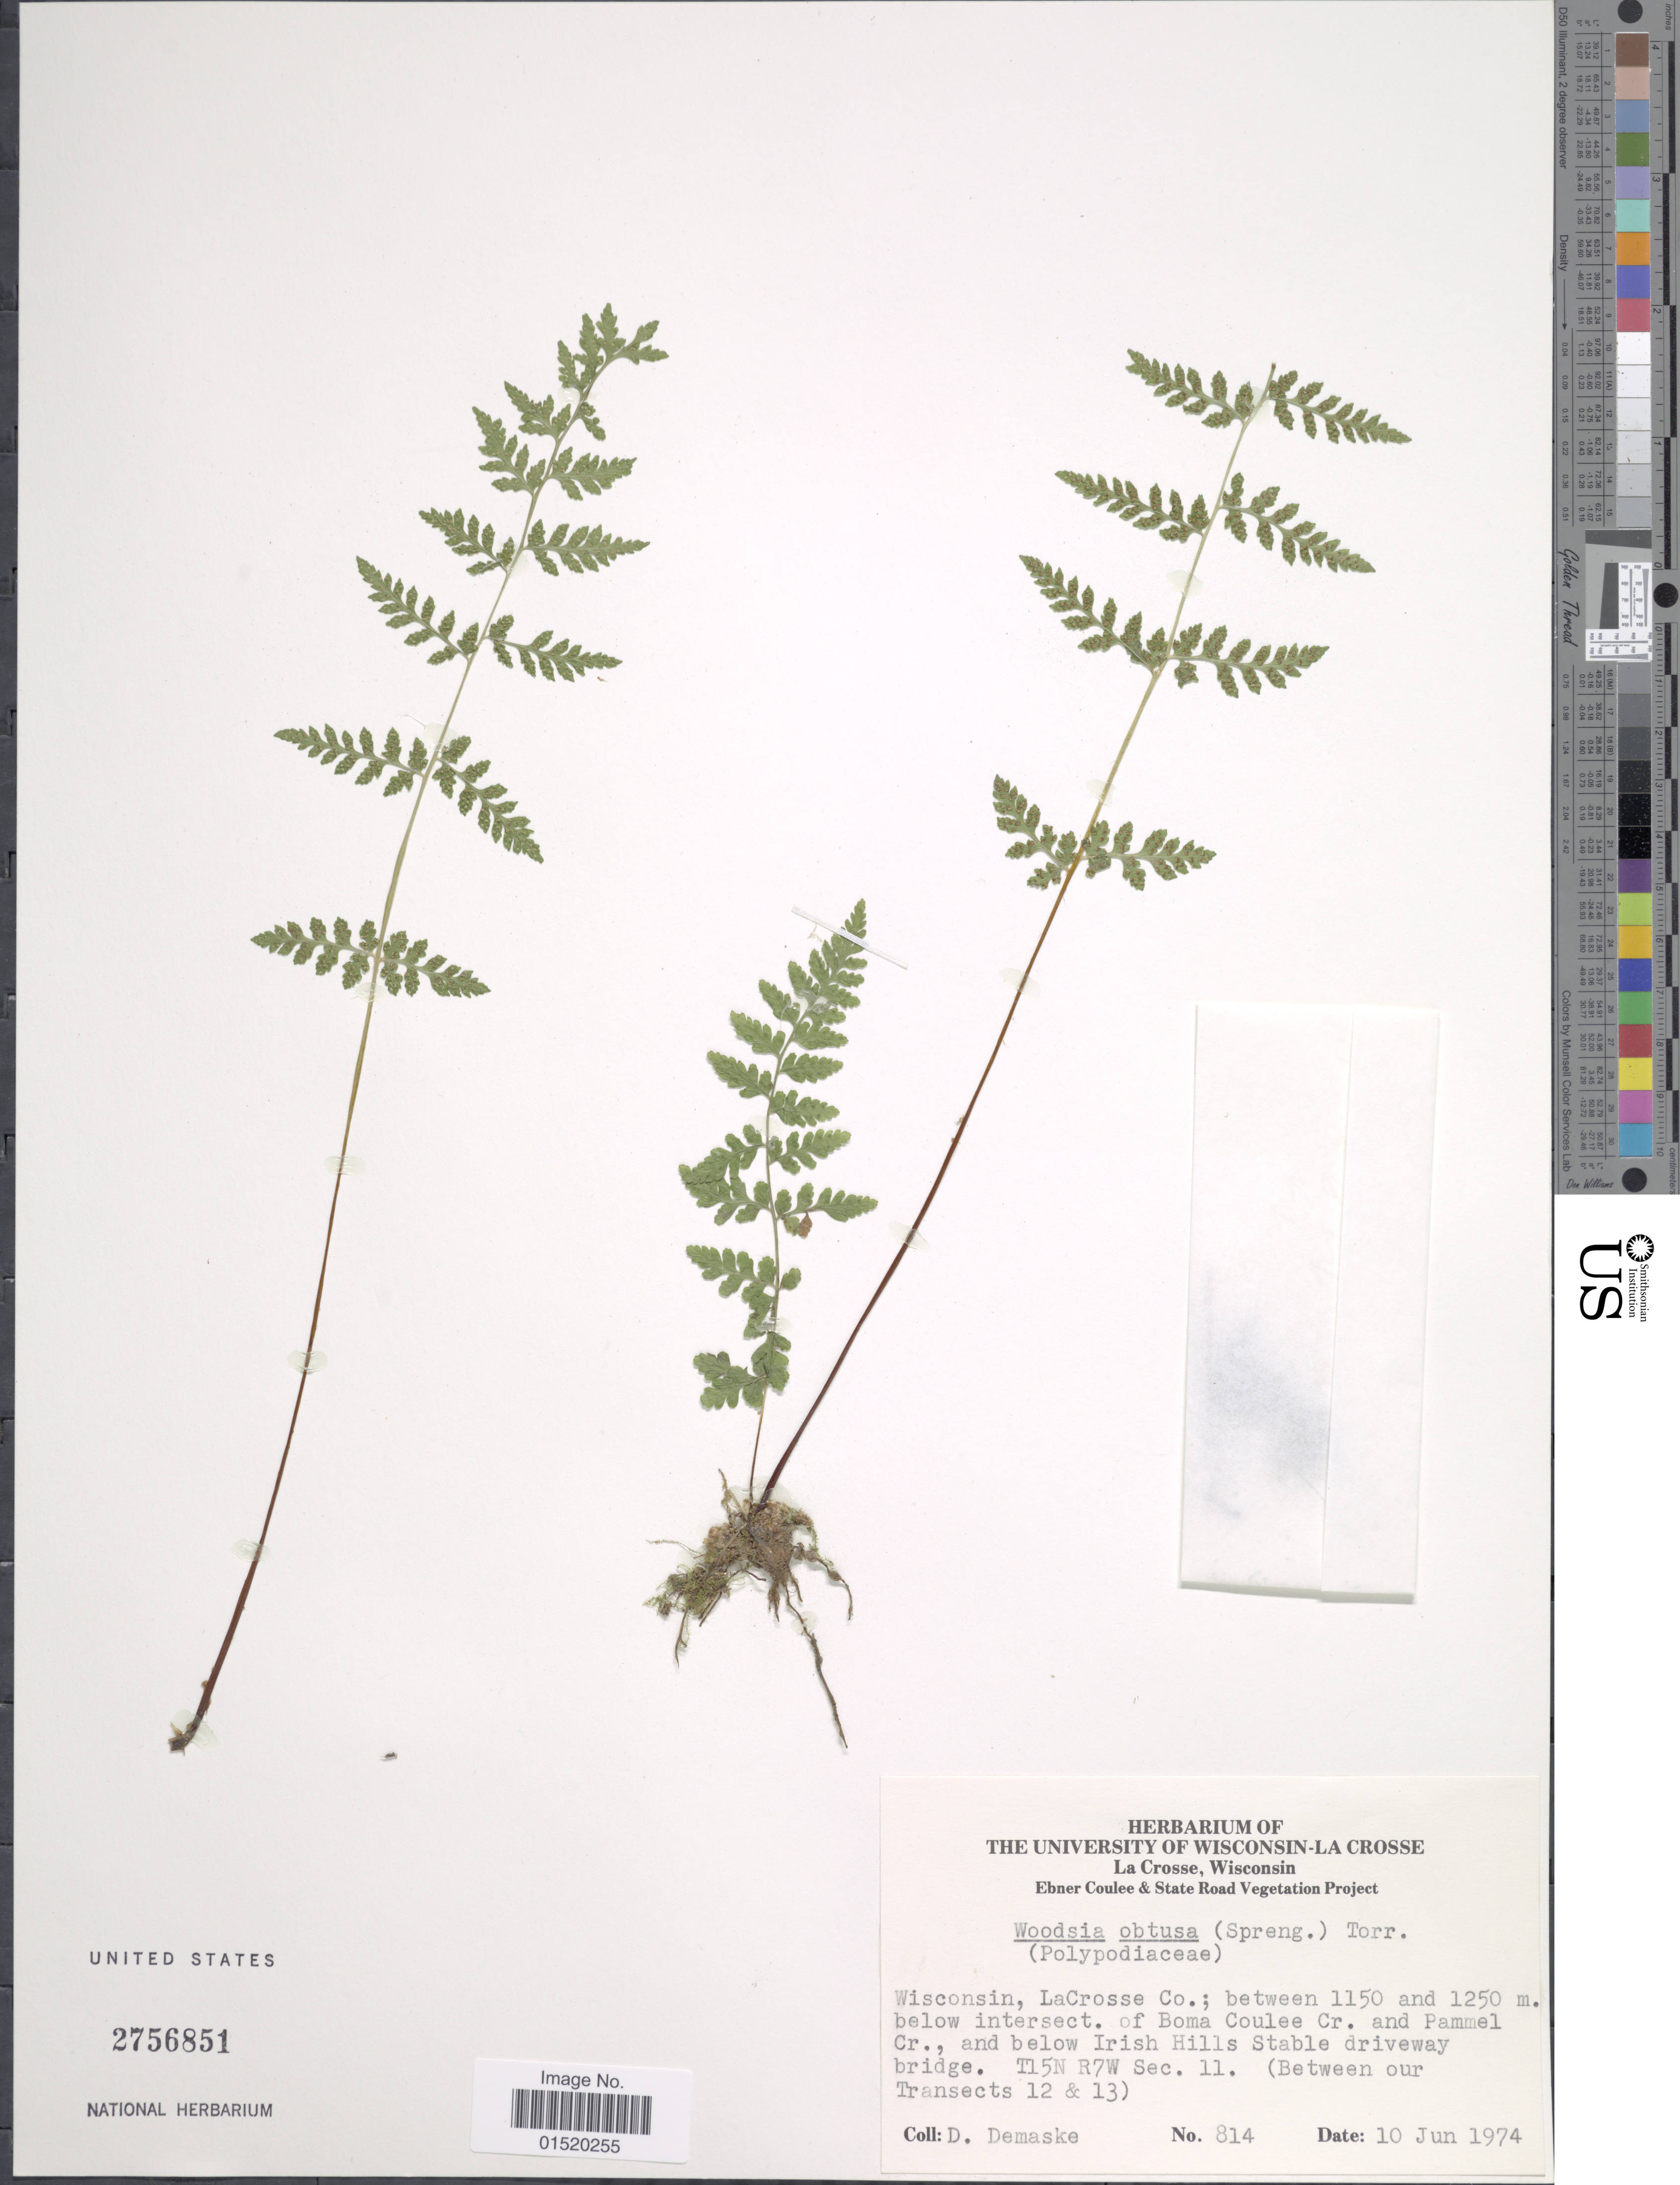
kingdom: Plantae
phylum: Tracheophyta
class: Polypodiopsida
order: Polypodiales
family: Woodsiaceae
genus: Woodsia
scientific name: Woodsia obtusa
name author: (Spreng.) Torr.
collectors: D. Demaske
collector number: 814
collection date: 1974-06-10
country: United States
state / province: Wisconsin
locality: La Crosse, LaCrosse co.; below intersect. of Boma Coules Cr. and Pammel Cr., and below Irish Hills Stable driveaway bridge. T15N R7W Sec. 11. (between our Transects 12713)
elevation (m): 1150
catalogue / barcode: US 2756851